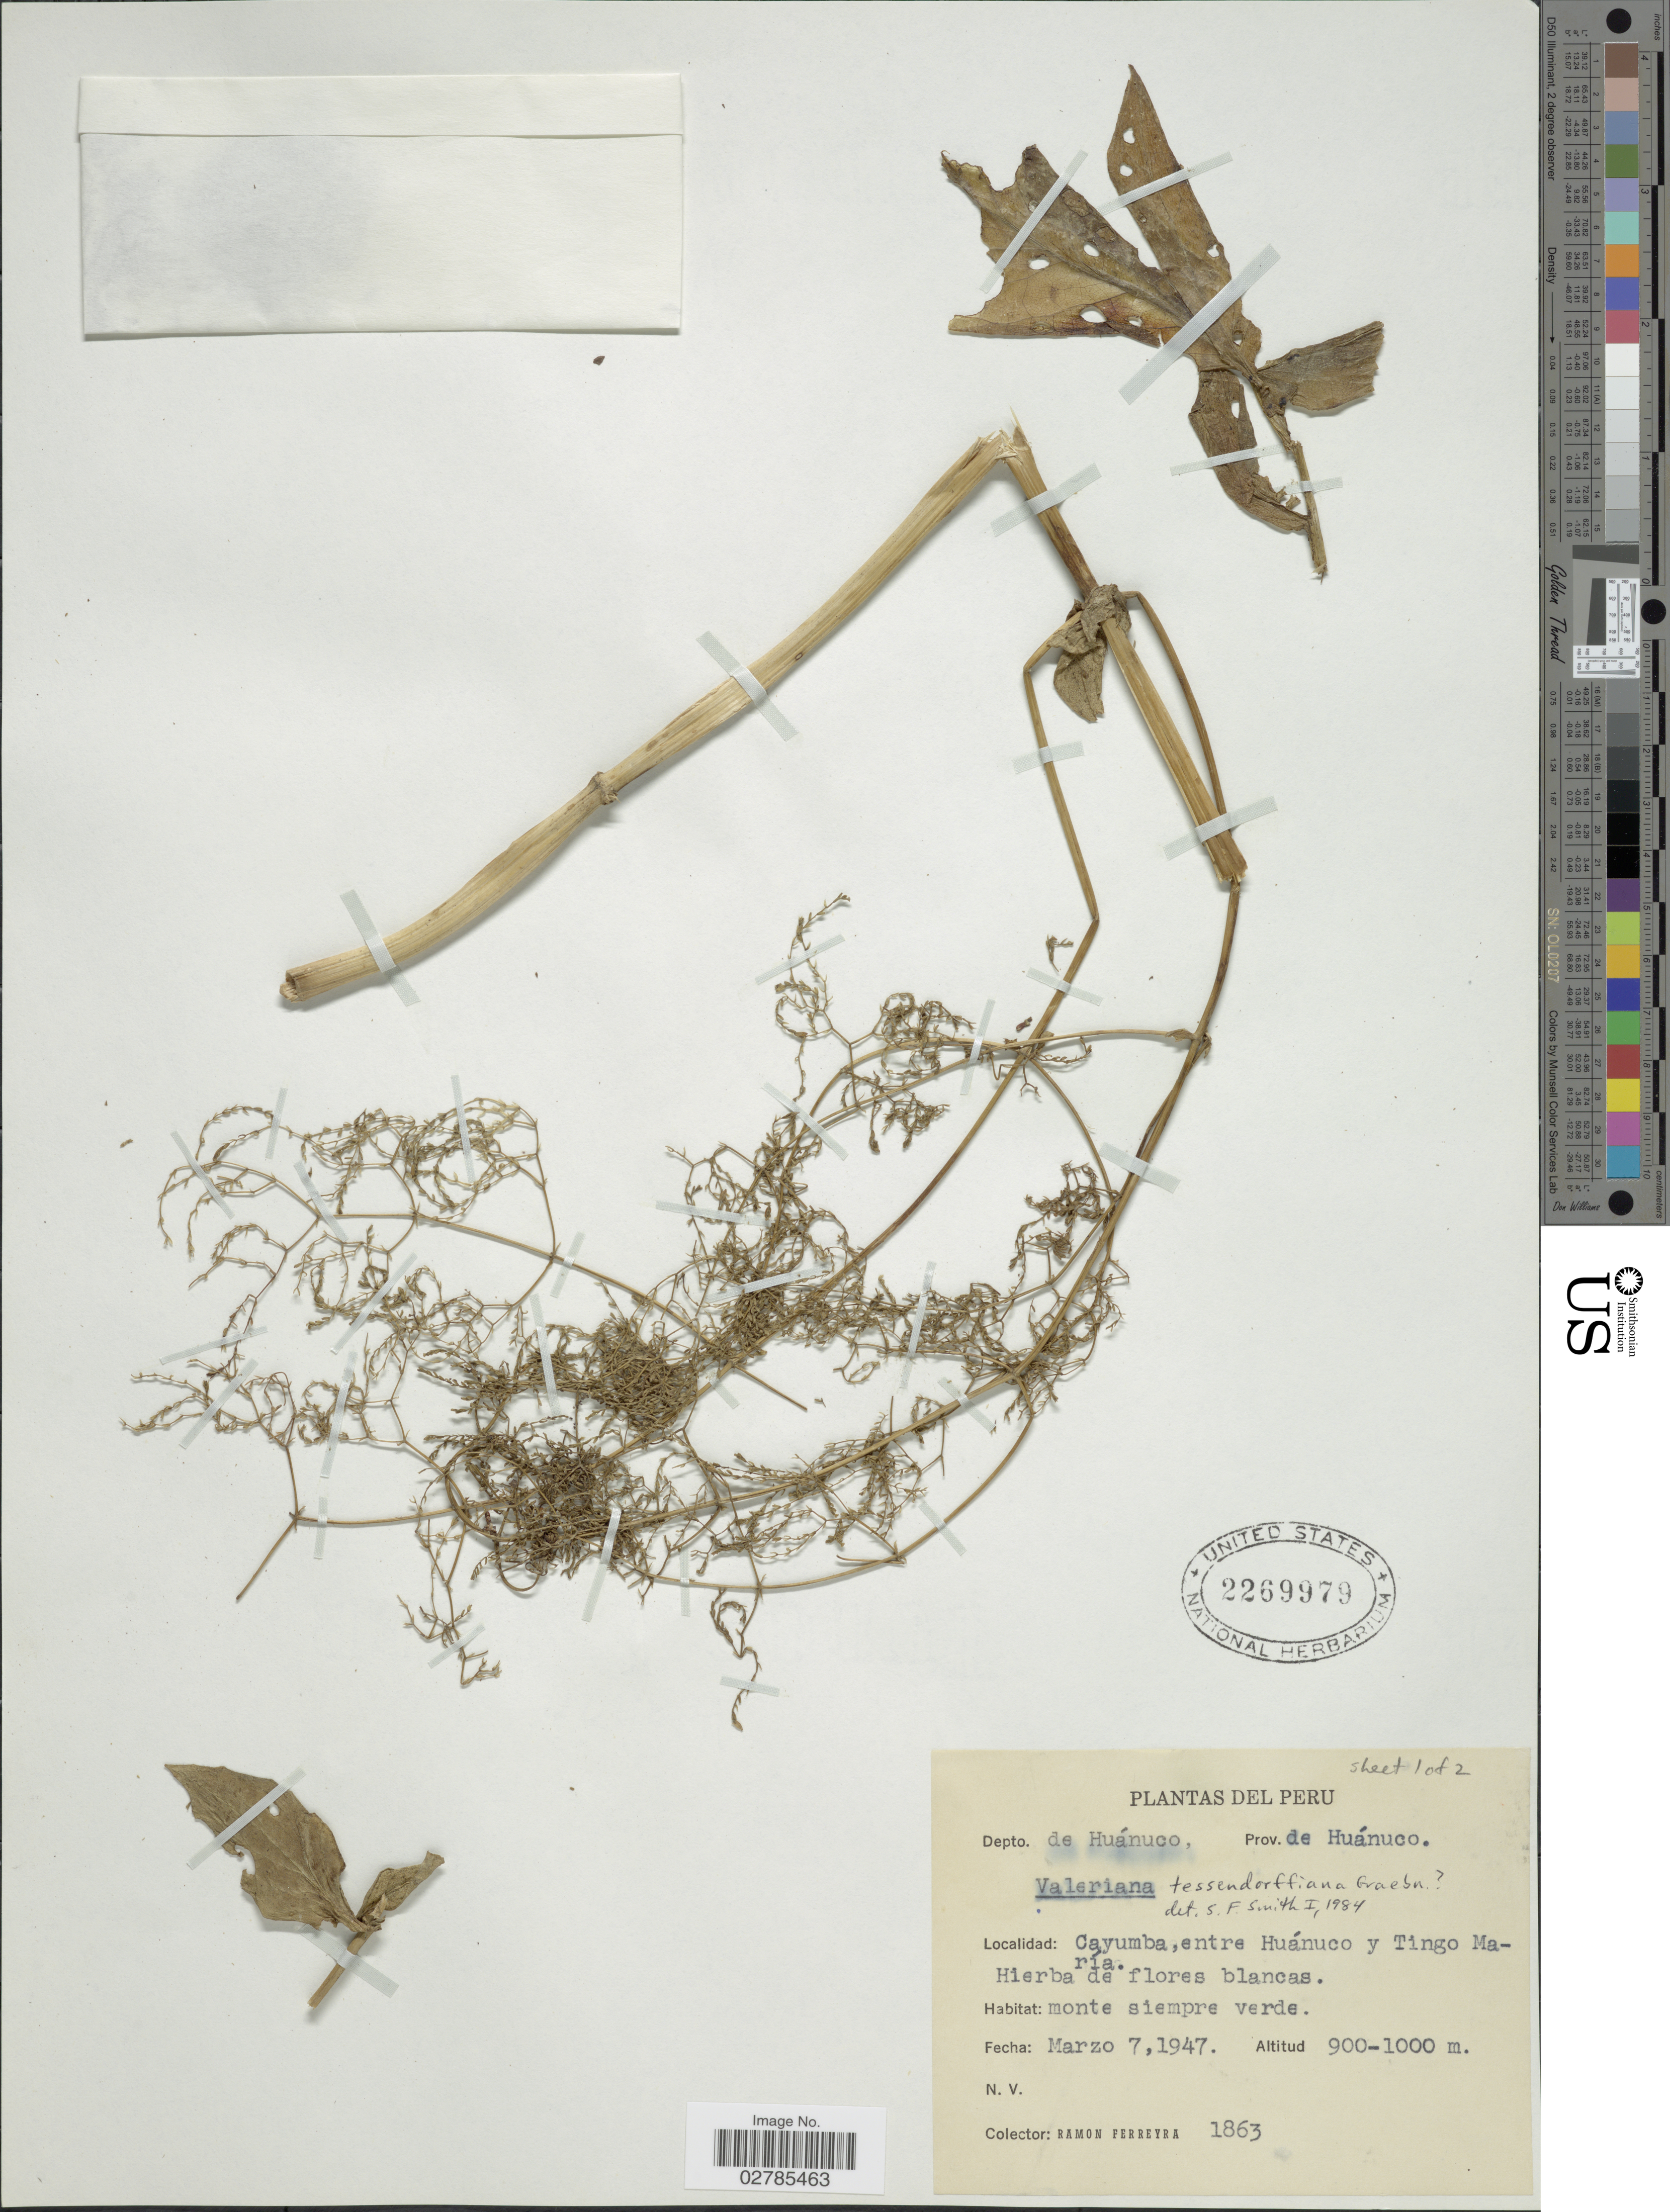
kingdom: Plantae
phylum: Tracheophyta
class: Magnoliopsida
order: Dipsacales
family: Caprifoliaceae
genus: Valeriana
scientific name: Valeriana tessendorffiana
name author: Graebn.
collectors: R. A. Ferreyra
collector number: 1863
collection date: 1947-03-07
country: Peru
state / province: Huánuco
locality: Depto. de Huánuco, Prov. de Huánuco. Cayumba, entre Huánuco y Tingo María.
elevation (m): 900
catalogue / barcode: US 2269979